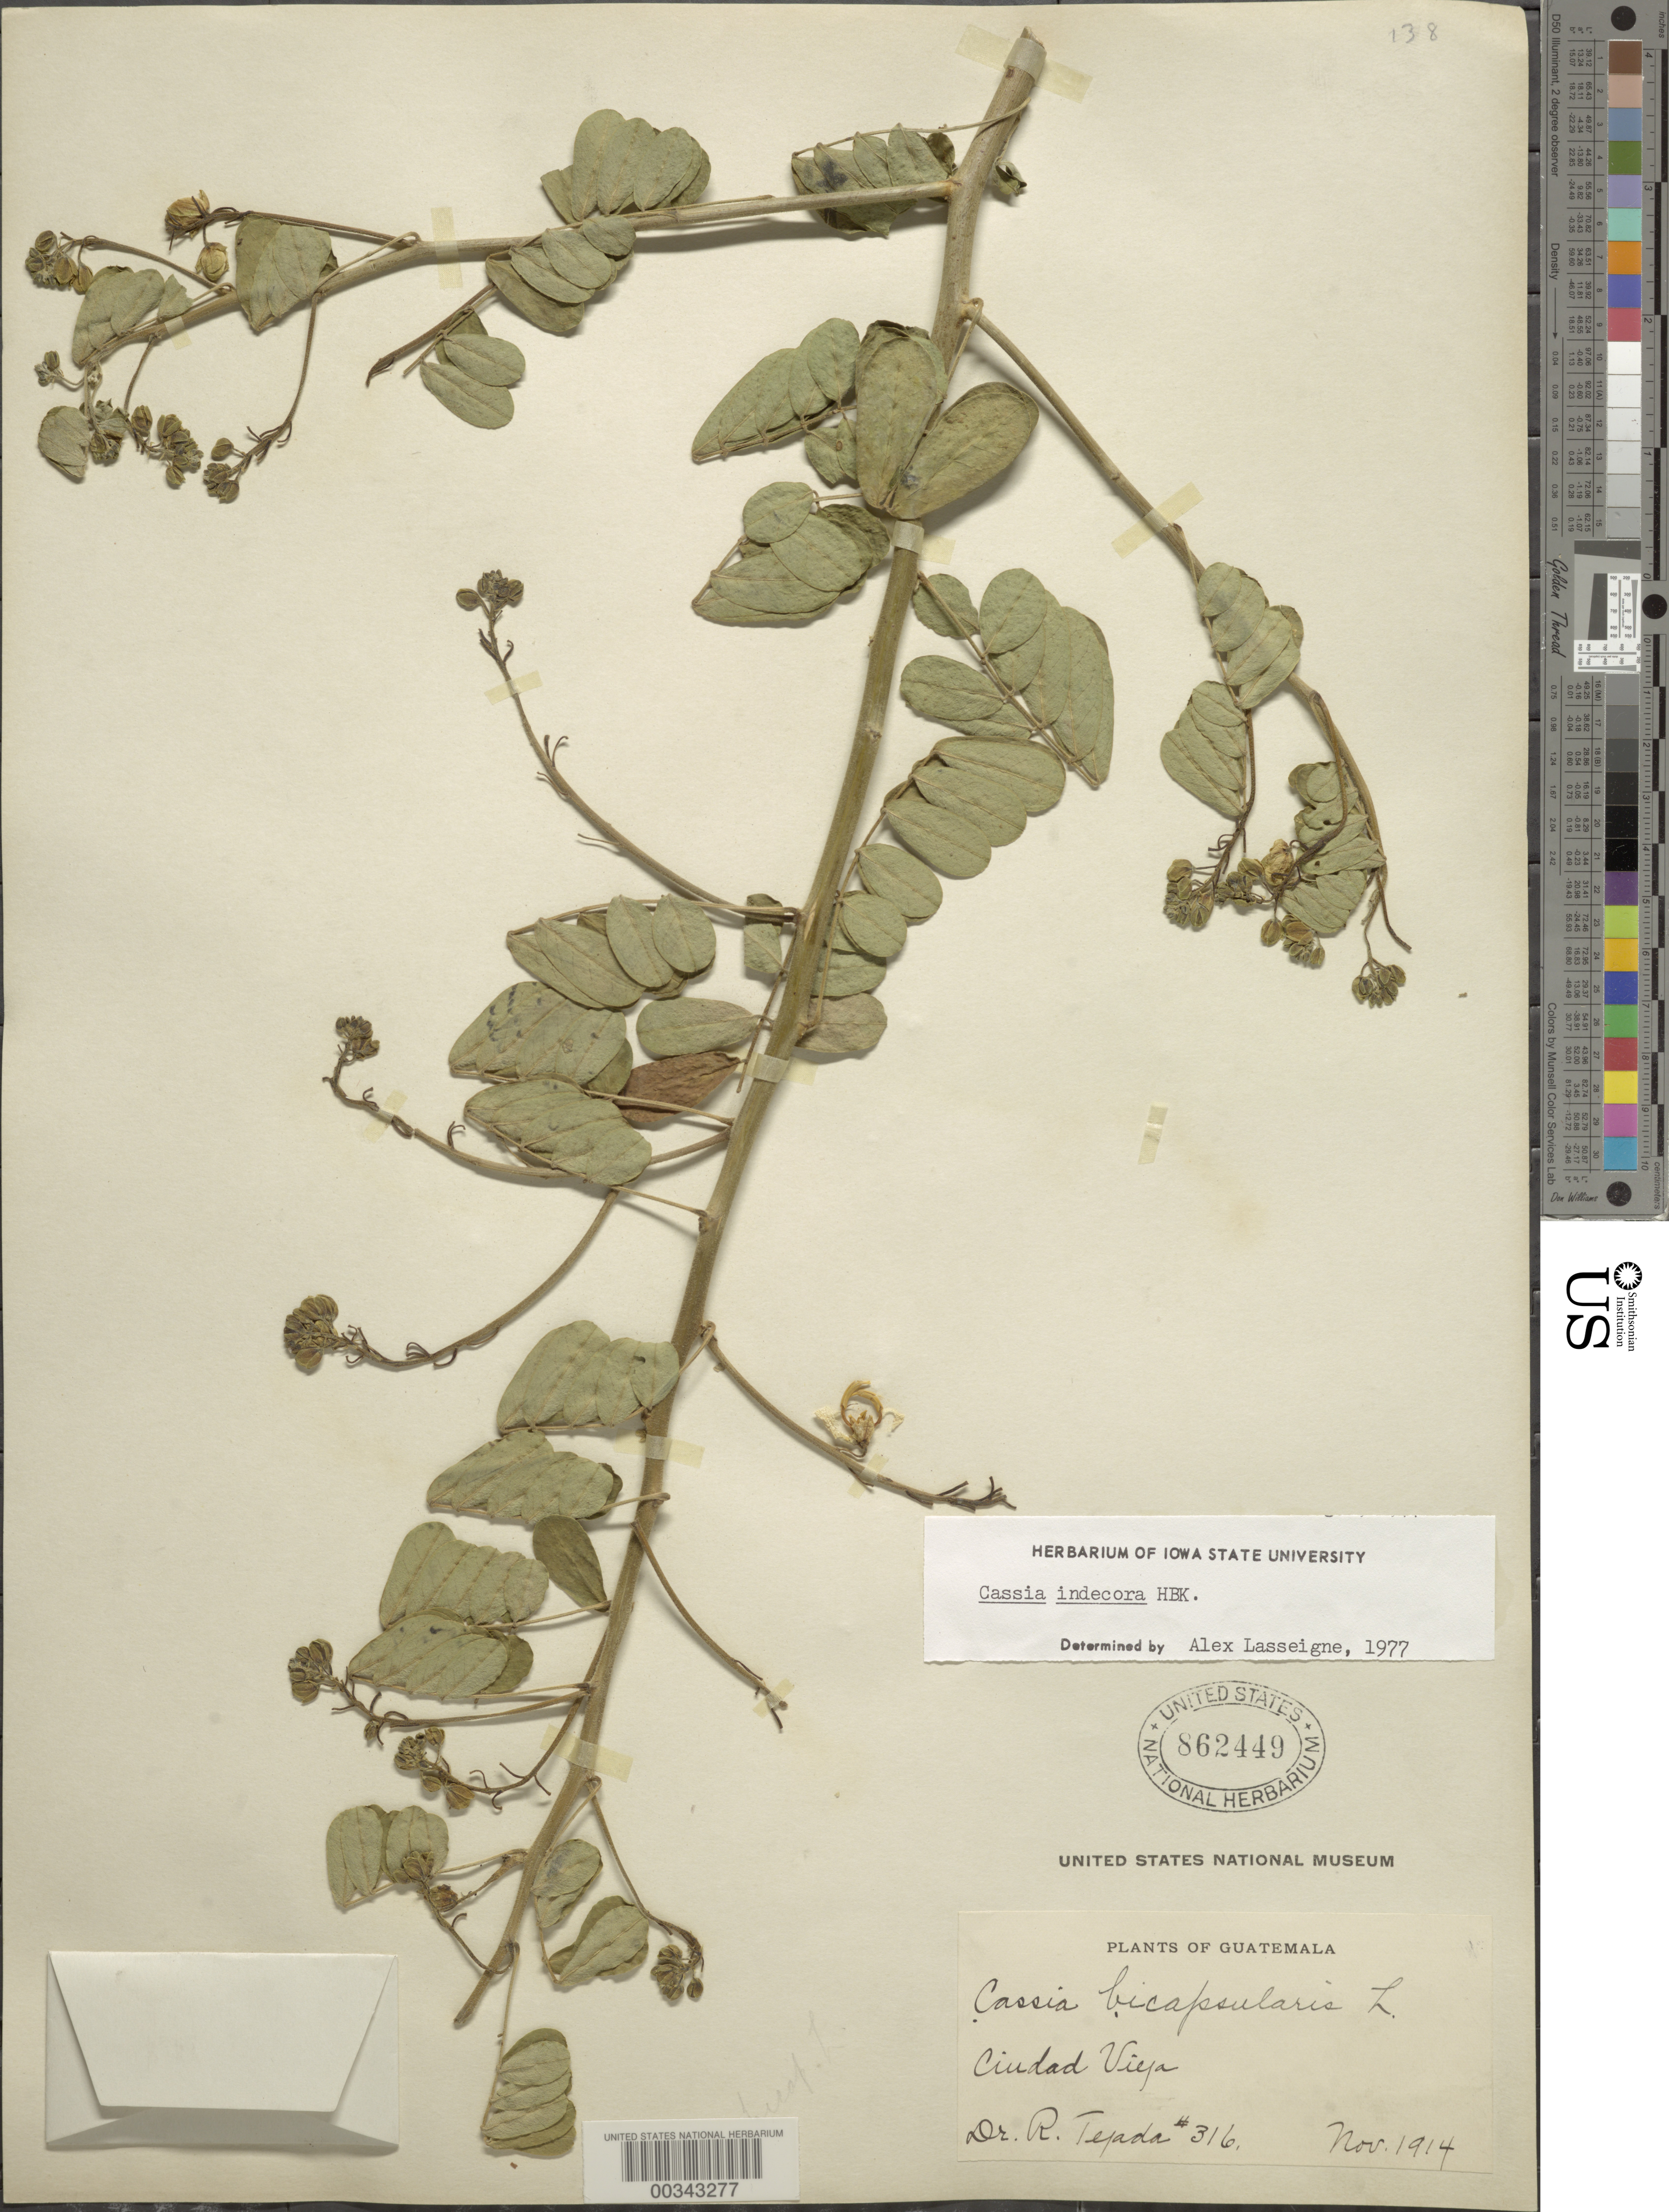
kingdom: Plantae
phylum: Tracheophyta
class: Magnoliopsida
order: Fabales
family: Fabaceae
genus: Senna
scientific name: Senna pendula var. advena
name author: (Vogel) H.S. Irwin & Barneby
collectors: R. Tejada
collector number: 316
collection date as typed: Nov 1914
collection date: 1914-11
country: Guatemala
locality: Ciudad vieja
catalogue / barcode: US 862449